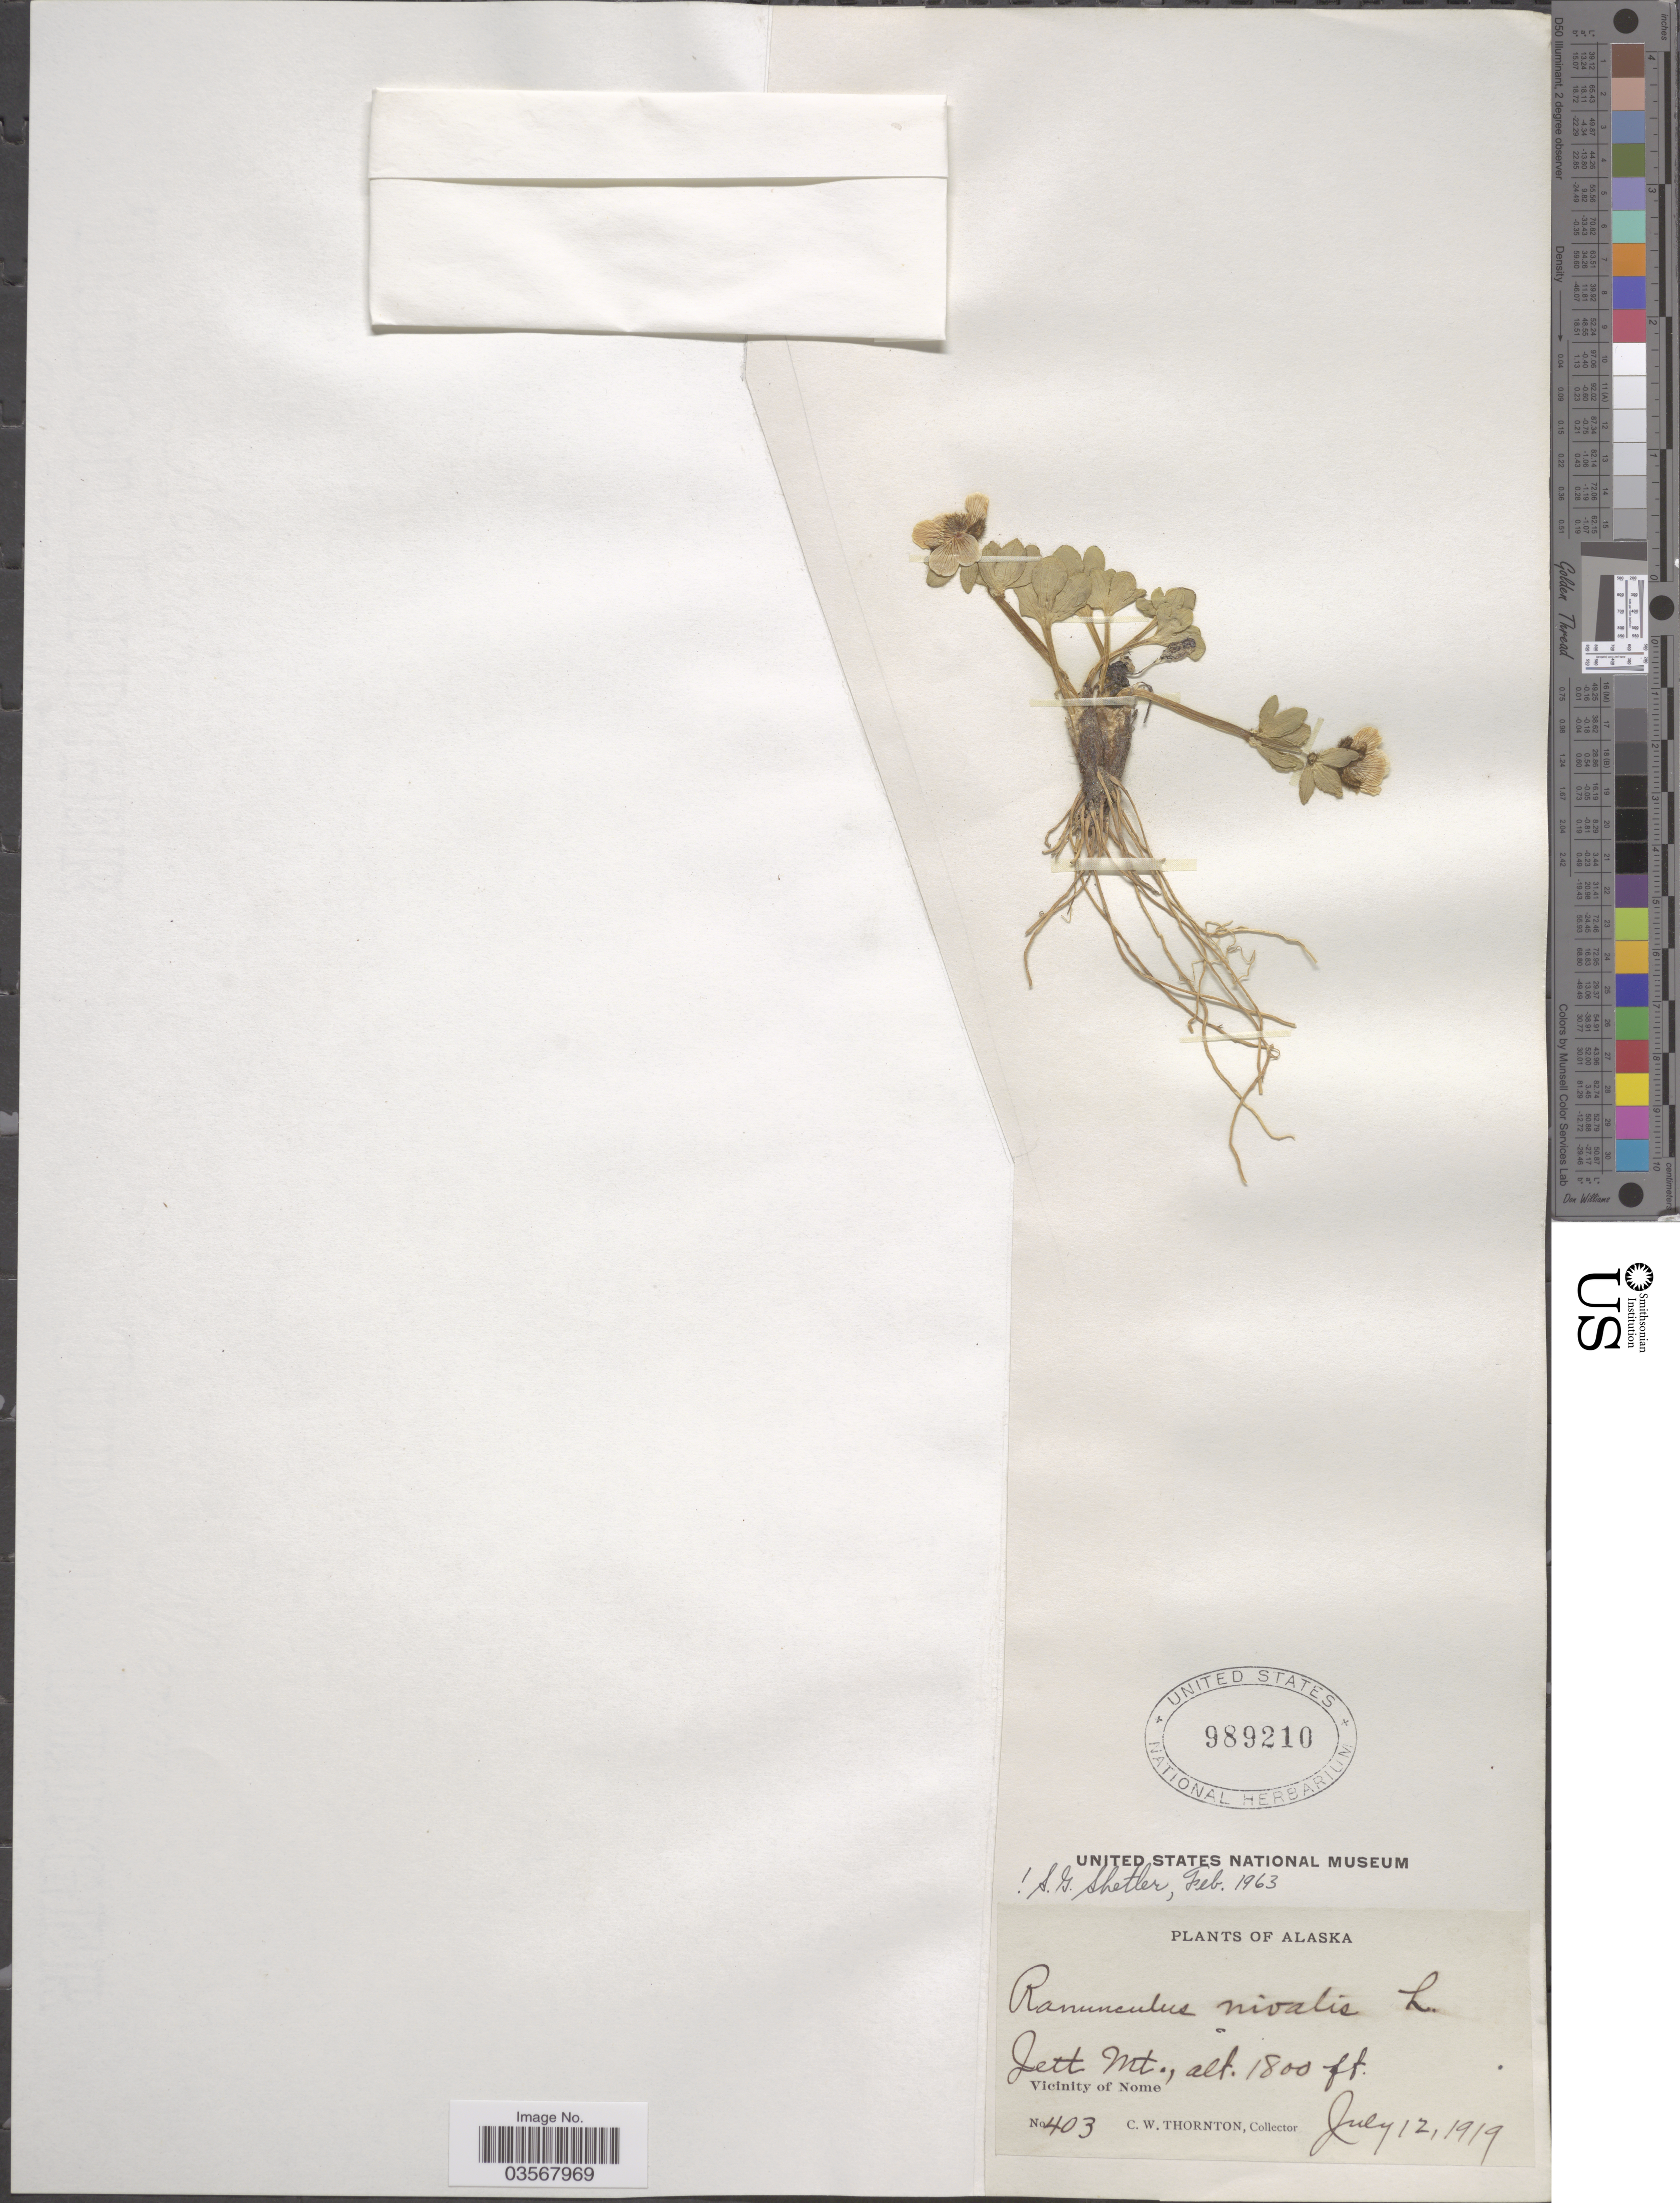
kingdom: Plantae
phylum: Tracheophyta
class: Magnoliopsida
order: Ranunculales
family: Ranunculaceae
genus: Ranunculus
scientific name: Ranunculus nivalis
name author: L.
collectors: C. Thornton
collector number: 403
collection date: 1919-07-12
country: United States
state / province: Alaska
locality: Jett Mt. Vicinity of Nome.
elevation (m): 549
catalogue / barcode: US 989210